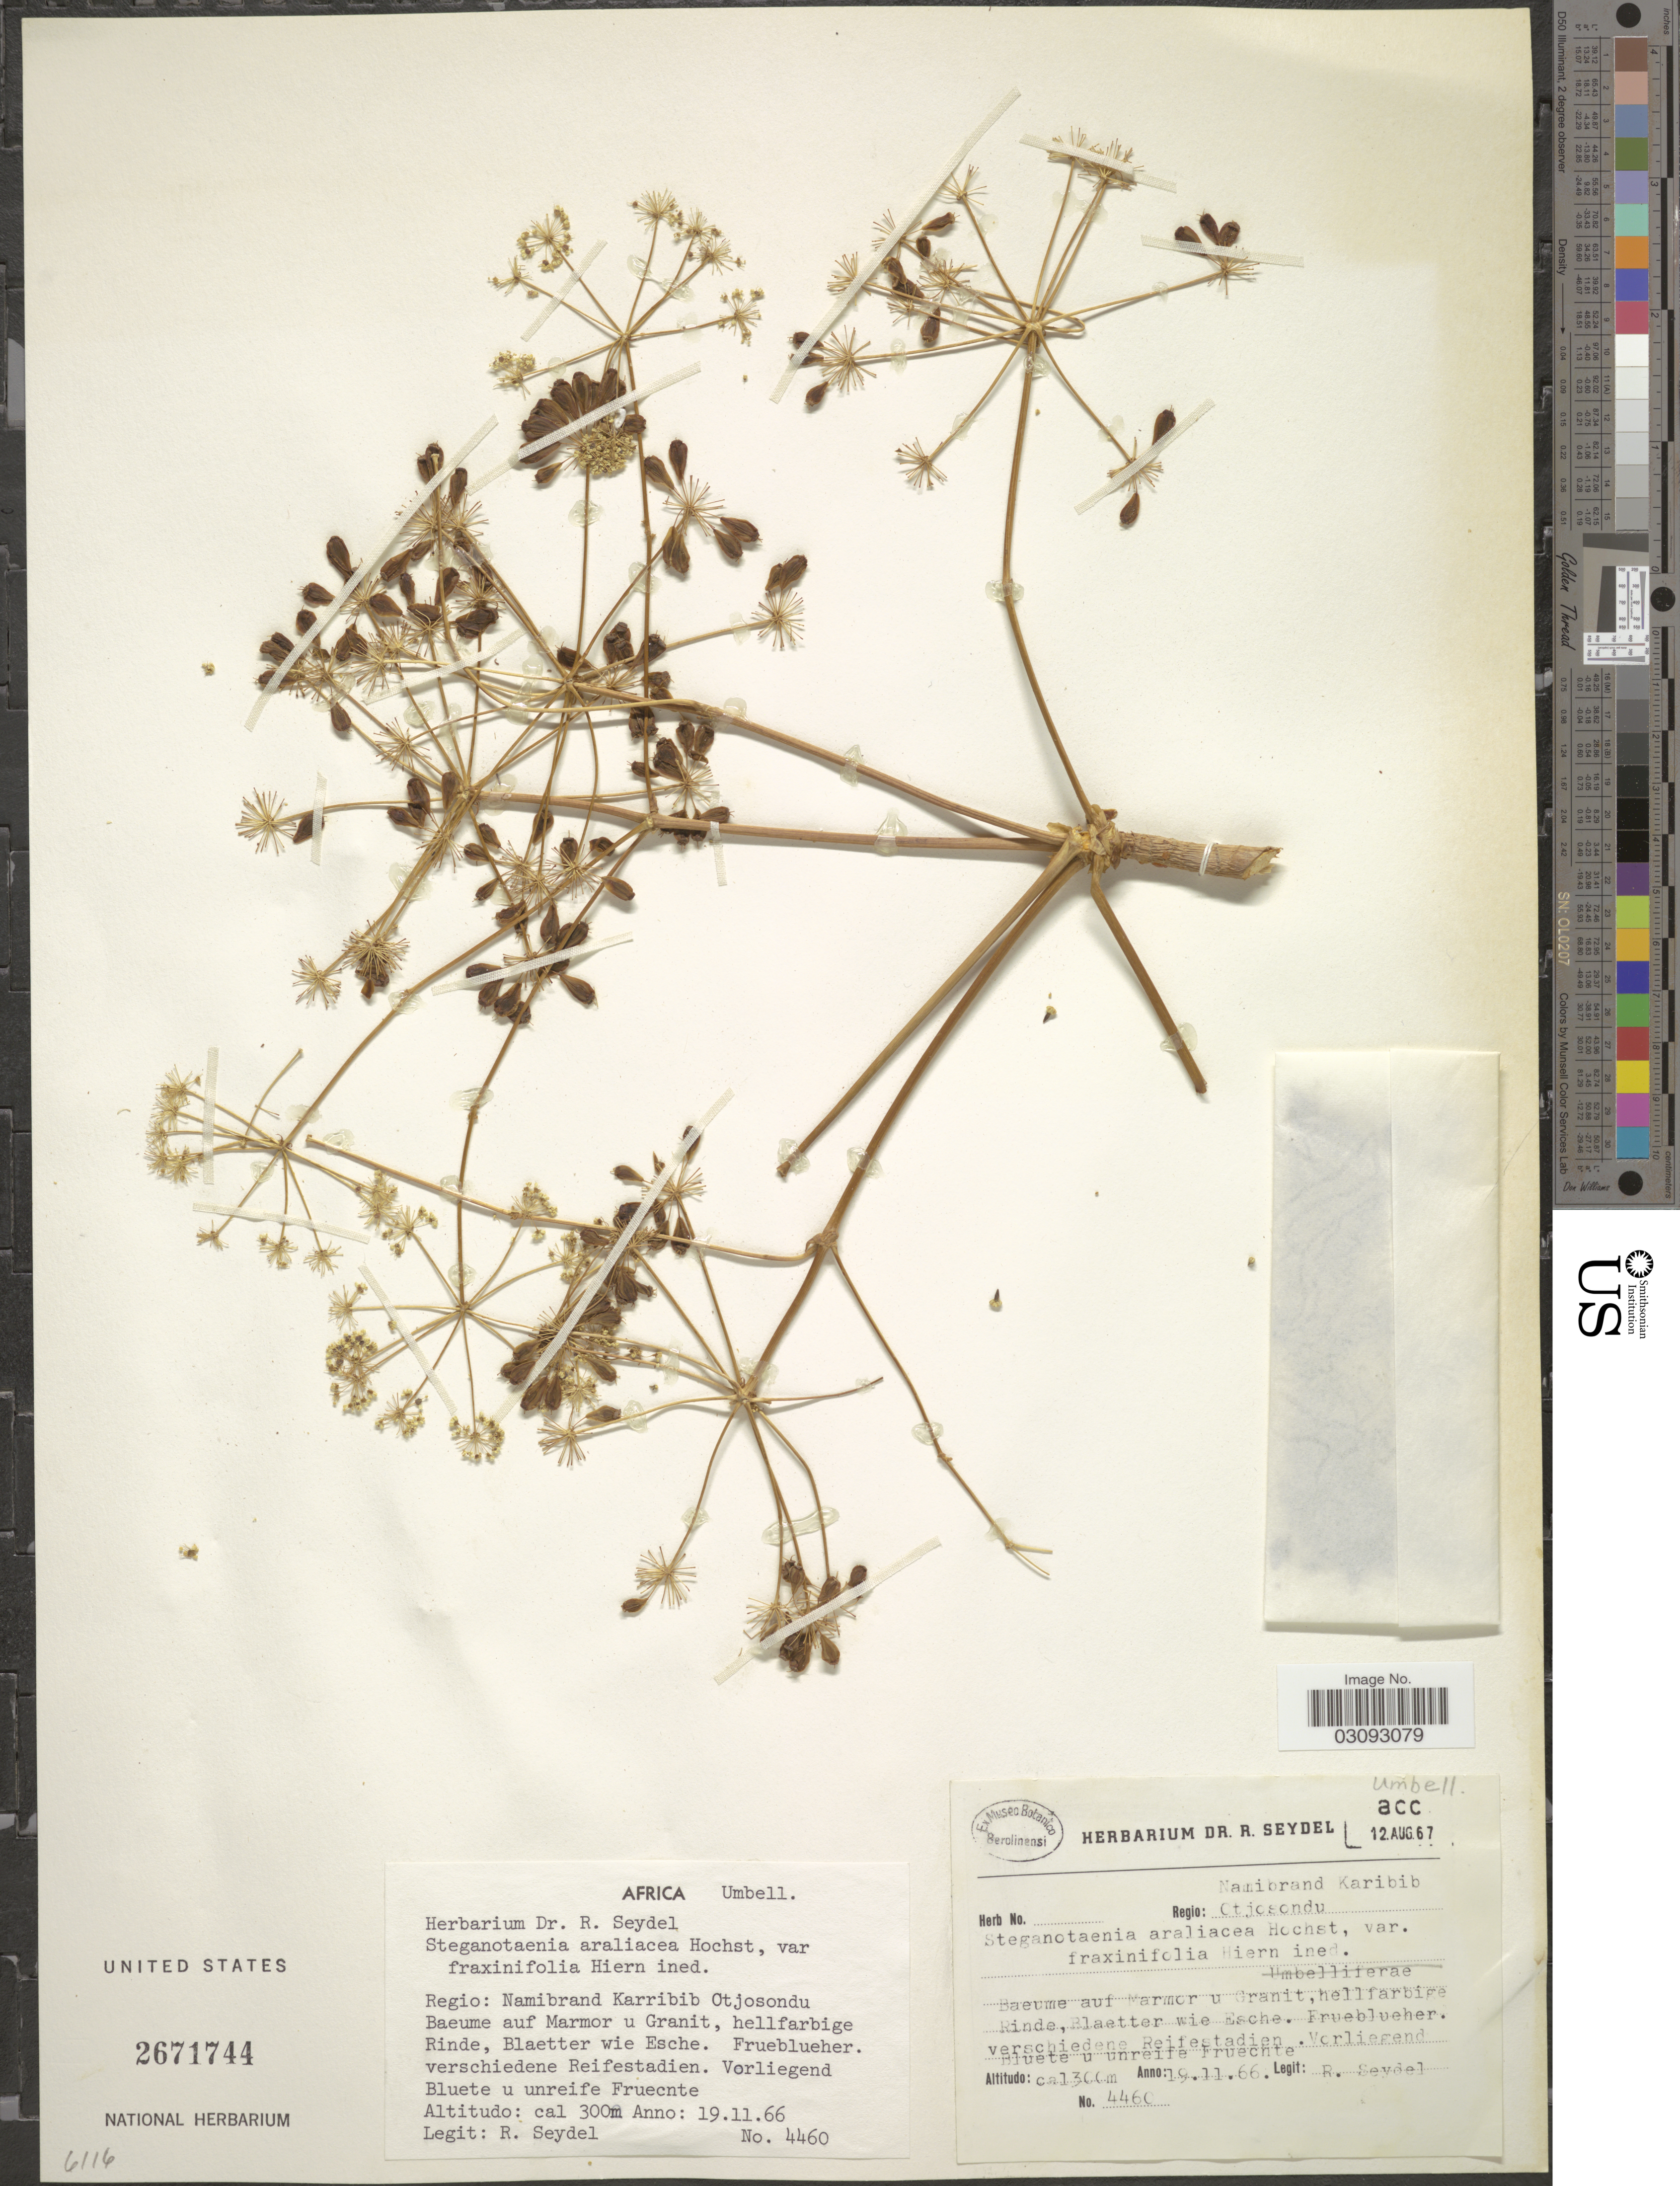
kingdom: Plantae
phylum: Tracheophyta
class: Magnoliopsida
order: Apiales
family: Apiaceae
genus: Peucedanum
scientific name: Peucedanum araliaceum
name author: (Hochst.) Benth. & Hook. f. ex Vatke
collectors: R. Seydel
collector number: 4460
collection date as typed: Transcribed d/m/y: 19/11/66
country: Namibia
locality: Africa. Regio: Namibrand Karribib Otjosondu.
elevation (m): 1300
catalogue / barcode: US 2671744